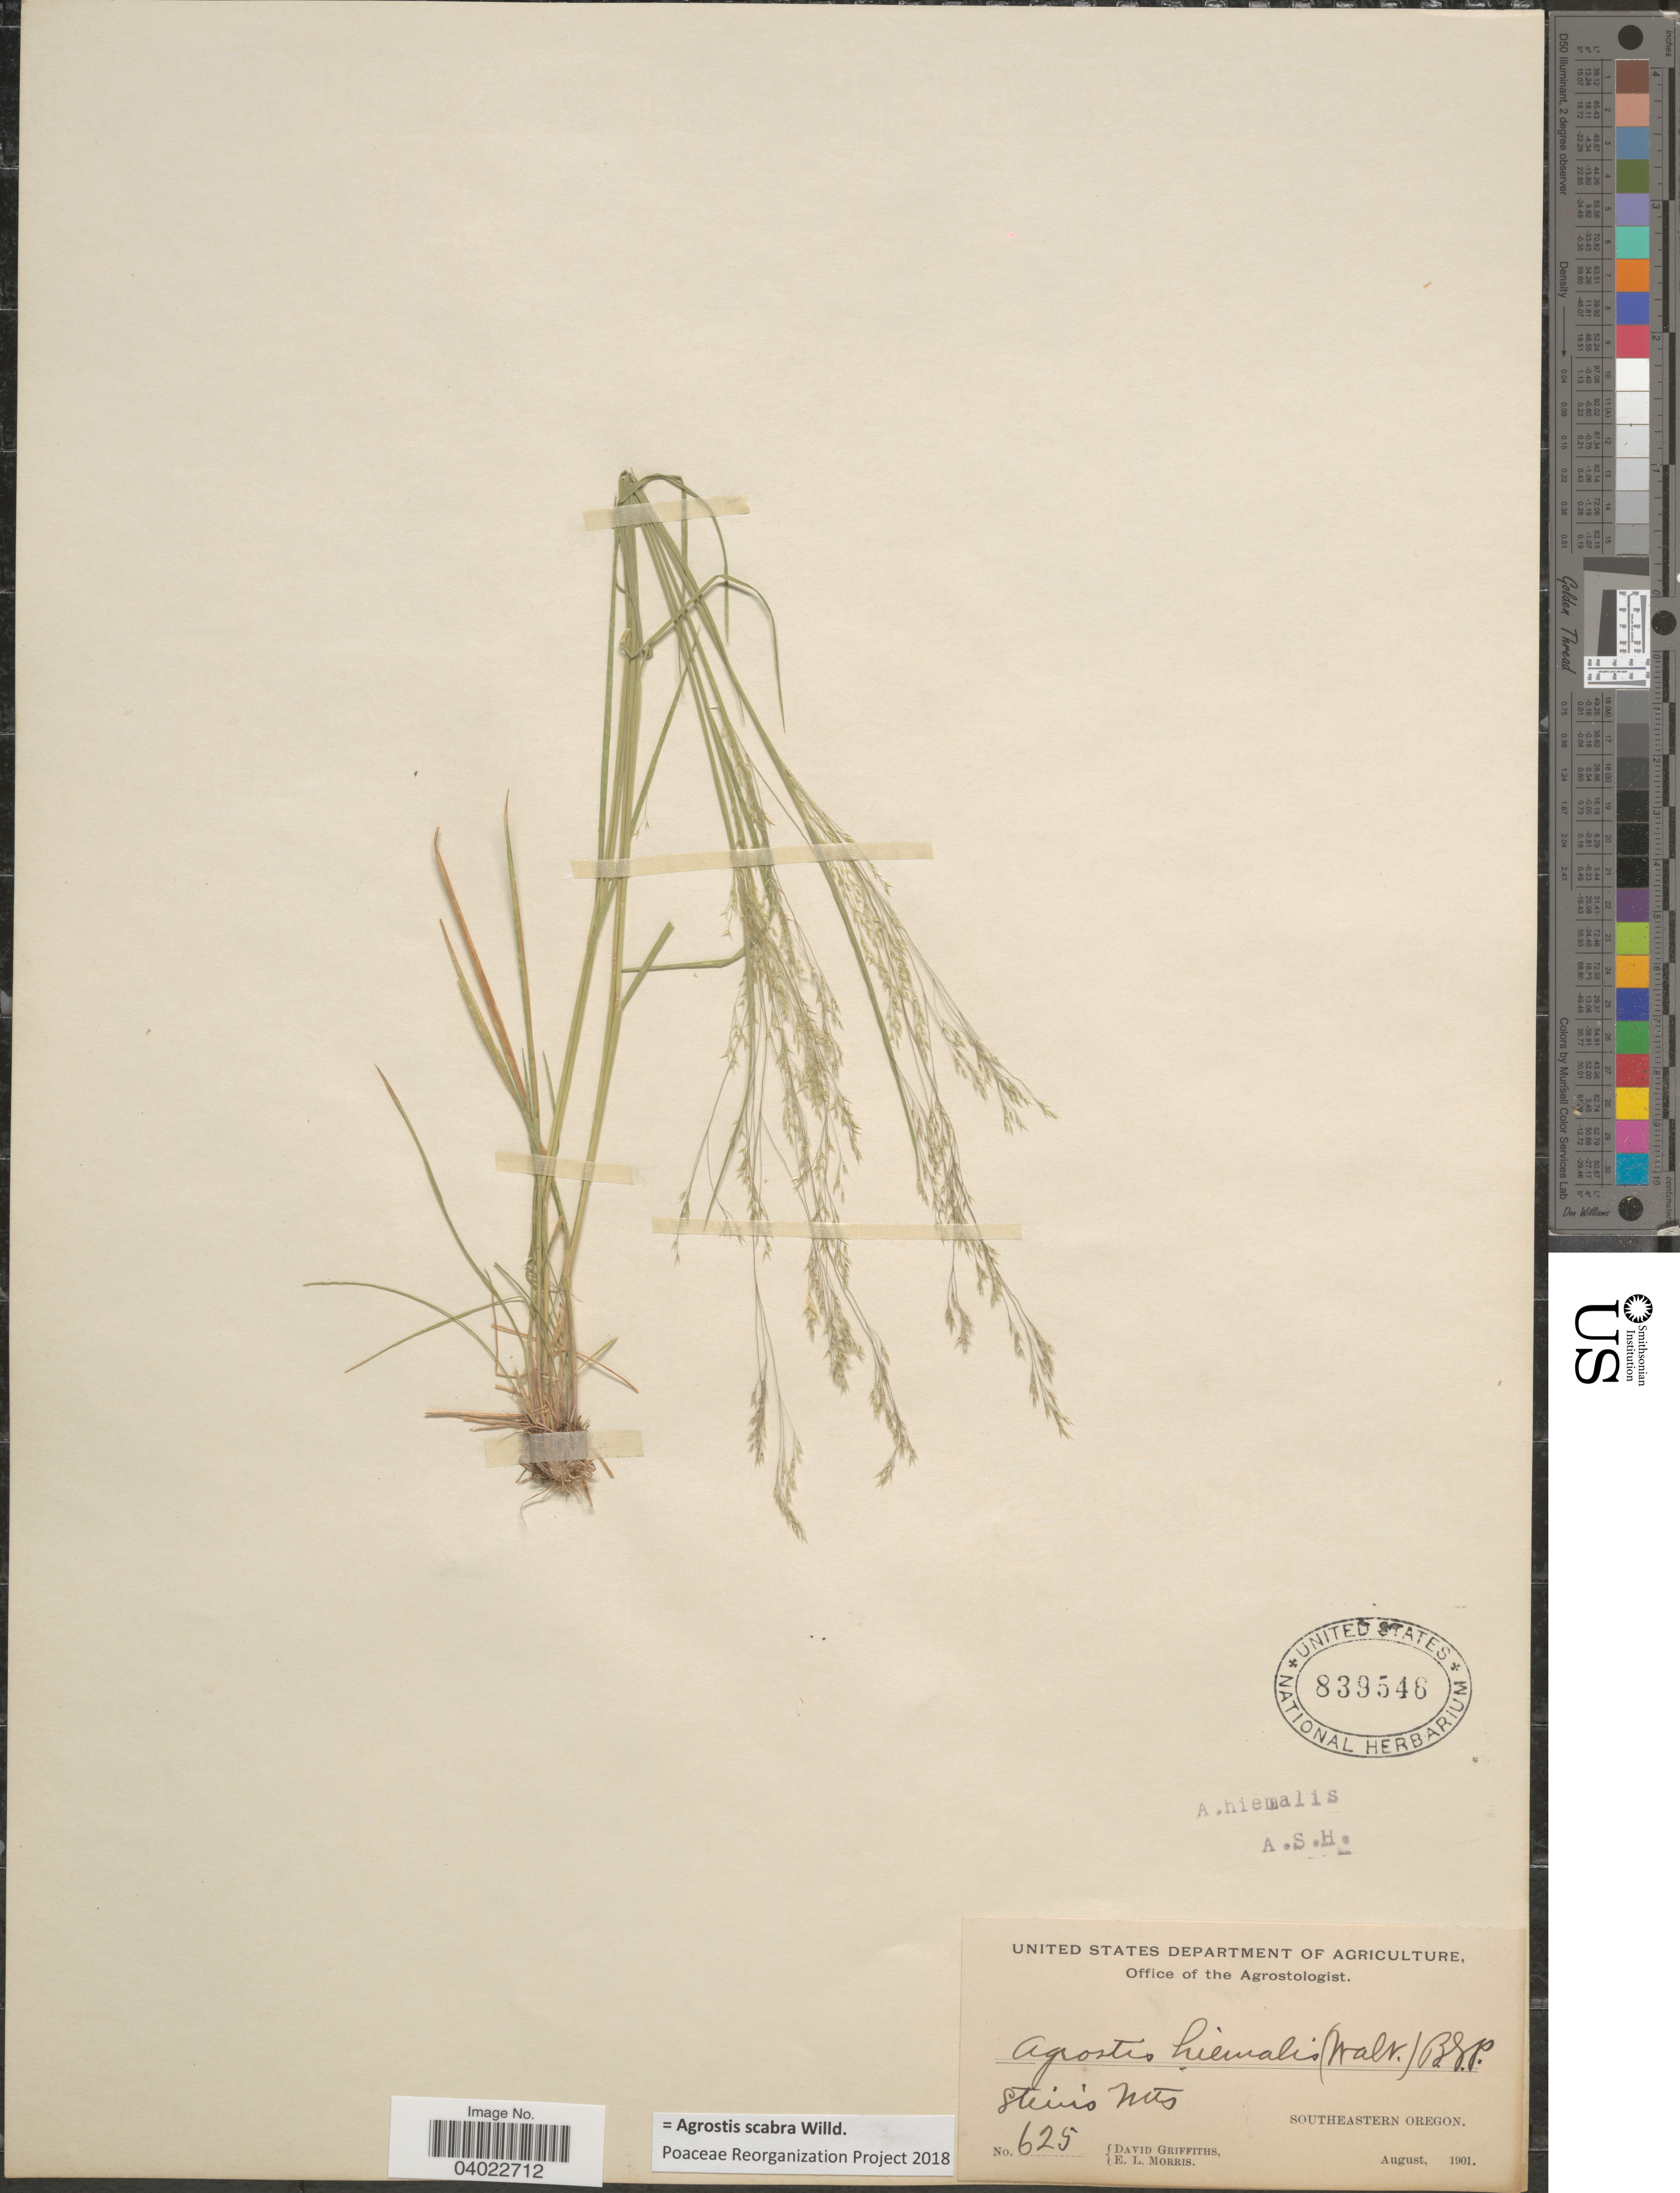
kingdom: Plantae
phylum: Tracheophyta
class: Liliopsida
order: Poales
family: Poaceae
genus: Agrostis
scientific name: Agrostis scabra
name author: Willd.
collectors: D. Griffiths & E. Morris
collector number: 625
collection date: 1901-08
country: United States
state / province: Oregon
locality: Stein's Mts. Southeastern Oregon.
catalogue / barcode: US 839546